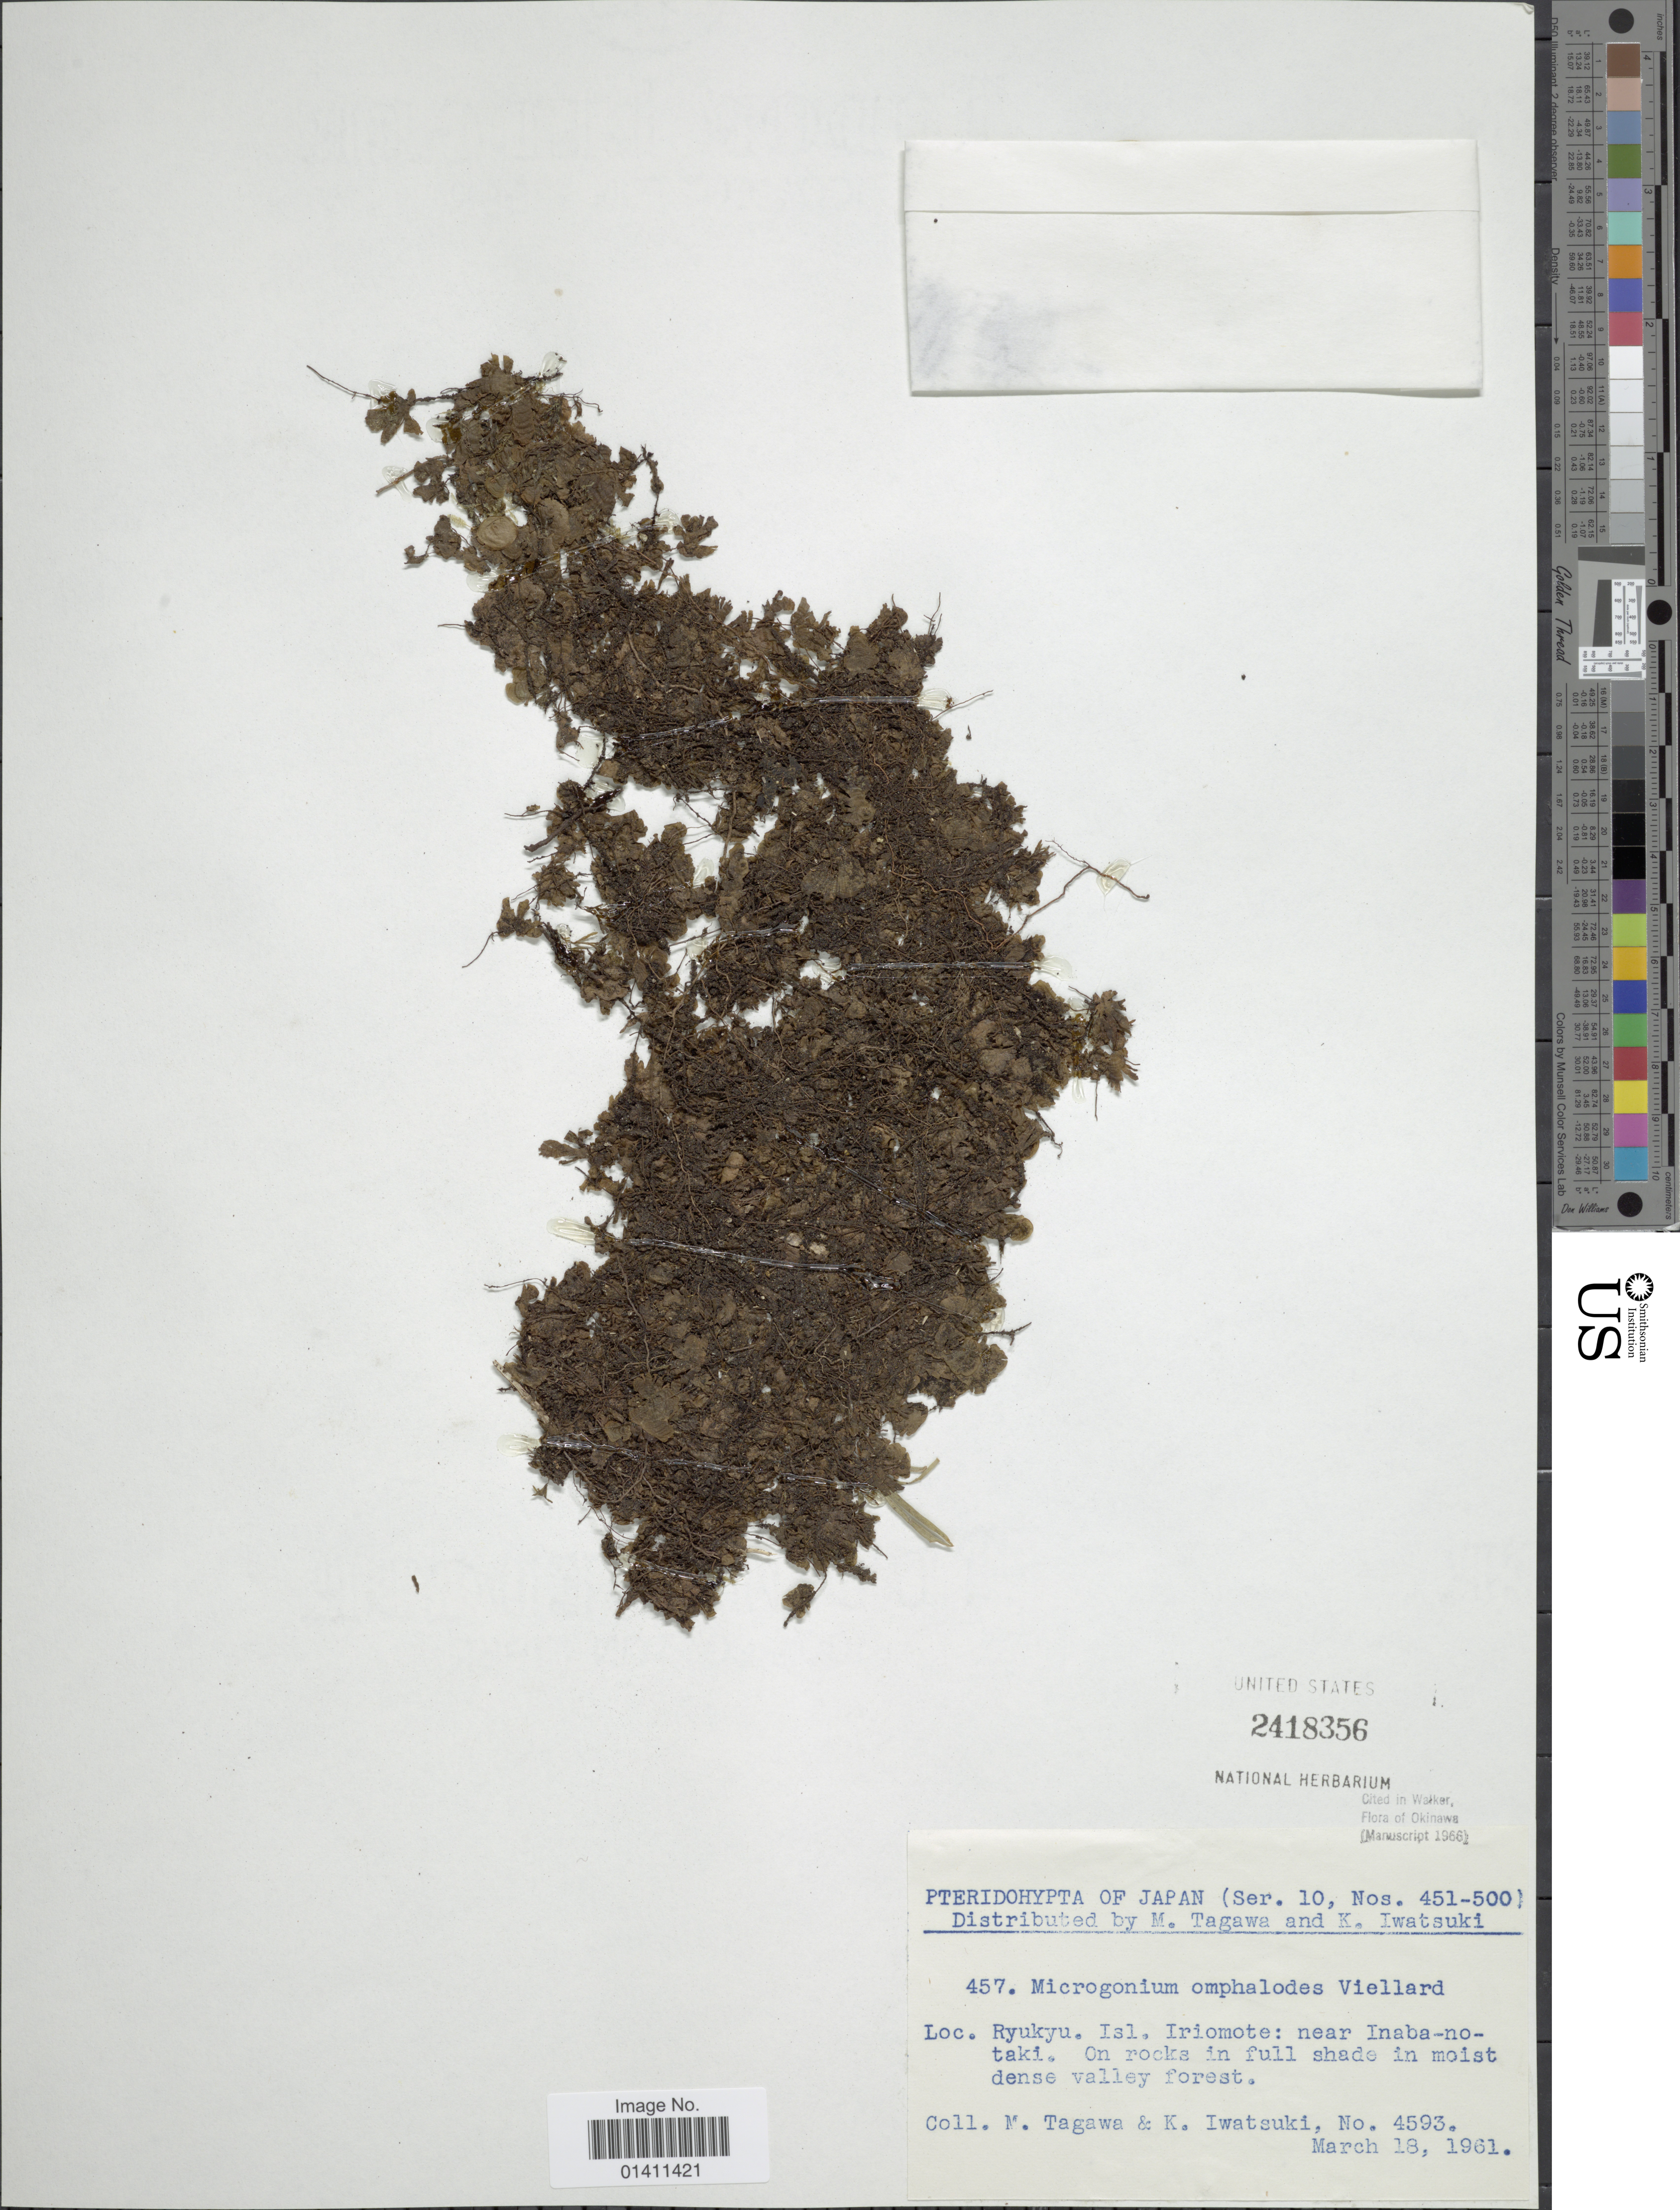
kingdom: Plantae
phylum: Tracheophyta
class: Polypodiopsida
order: Hymenophyllales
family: Hymenophyllaceae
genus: Didymoglossum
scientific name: Didymoglossum omphalodes (Vieill. ex E. Fourn.) comb. ined., 2015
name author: (Vieill. ex E. Fourn.)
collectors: M. Tagawa & K. Iwatsuki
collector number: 4593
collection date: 1961-03-18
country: Japan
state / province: Okinawa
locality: Ryukyu. Isl. Iriomote: near Inaba-no-taki.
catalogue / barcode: US 2418356